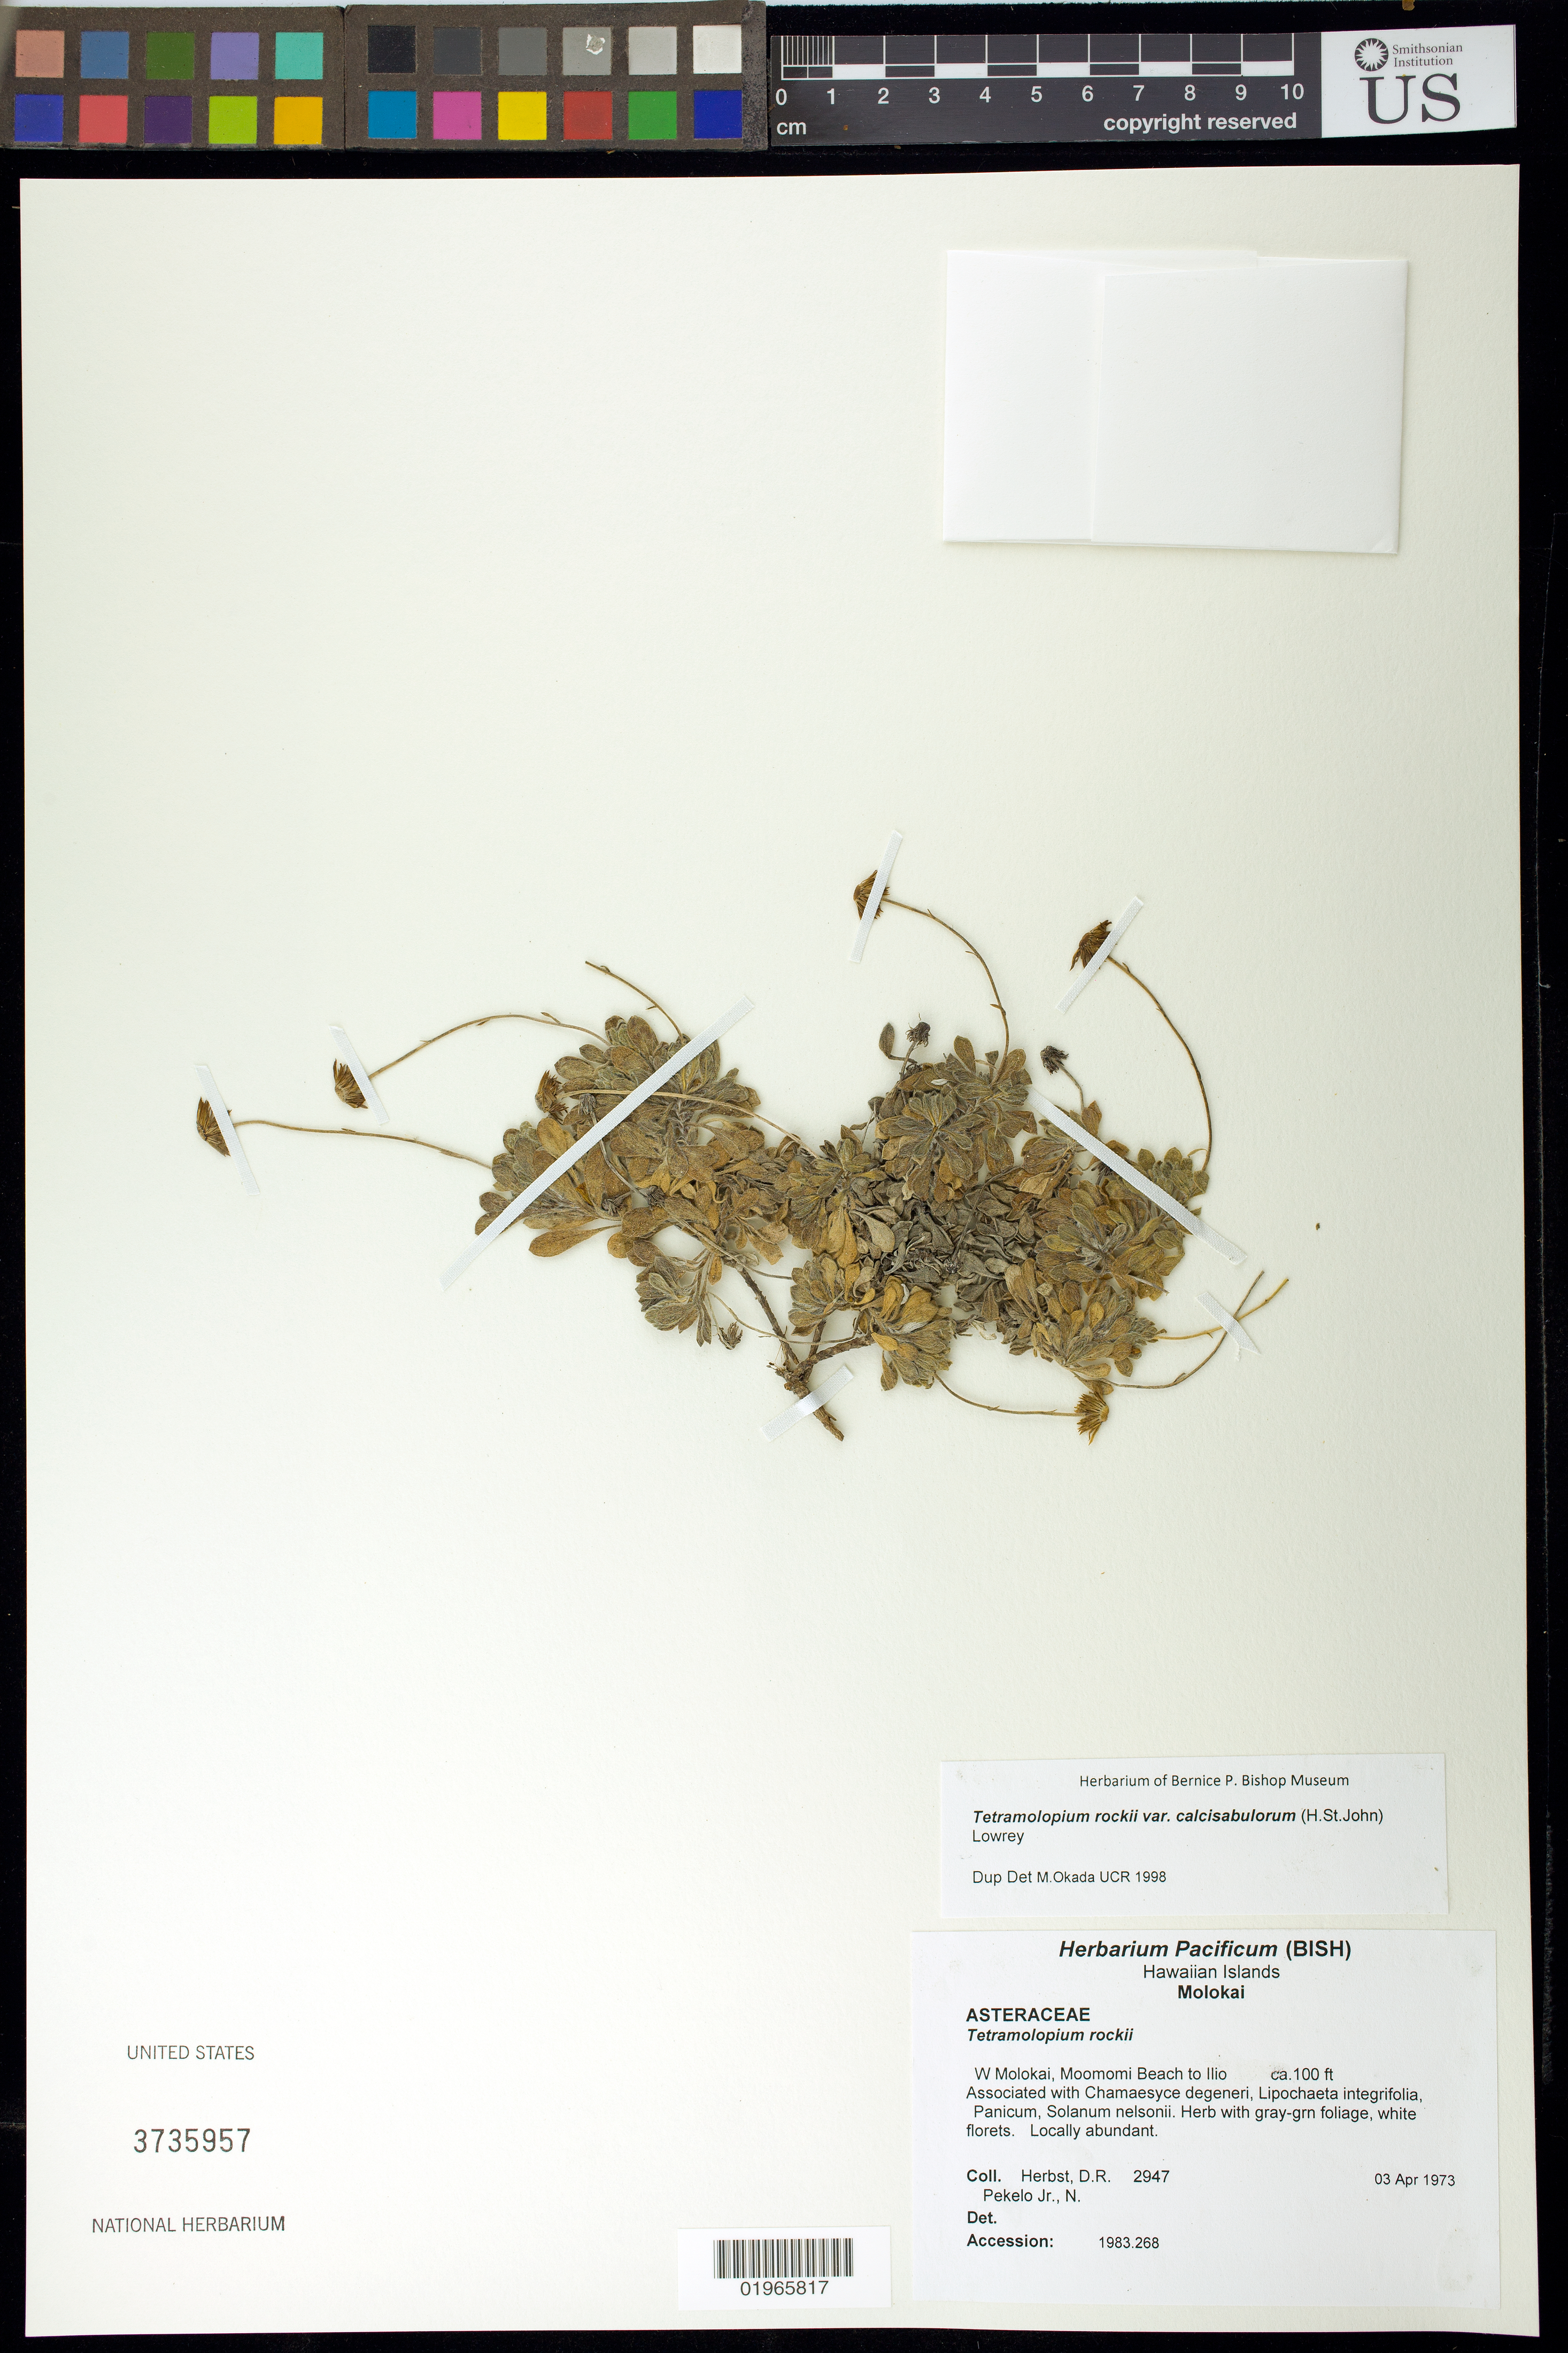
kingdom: Plantae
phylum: Tracheophyta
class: Magnoliopsida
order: Asterales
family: Asteraceae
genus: Tetramolopium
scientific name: Tetramolopium rockii var. calcisabulorum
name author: (H. St. John) Lowrey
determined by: Okada, M.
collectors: D. R. Herbst & N. Pekelo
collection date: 1973-04-03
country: United States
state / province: Hawaii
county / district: Maui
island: Moloka'i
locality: W Molokai, Moomomi Beach to Ilio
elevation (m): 30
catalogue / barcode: US 3735957